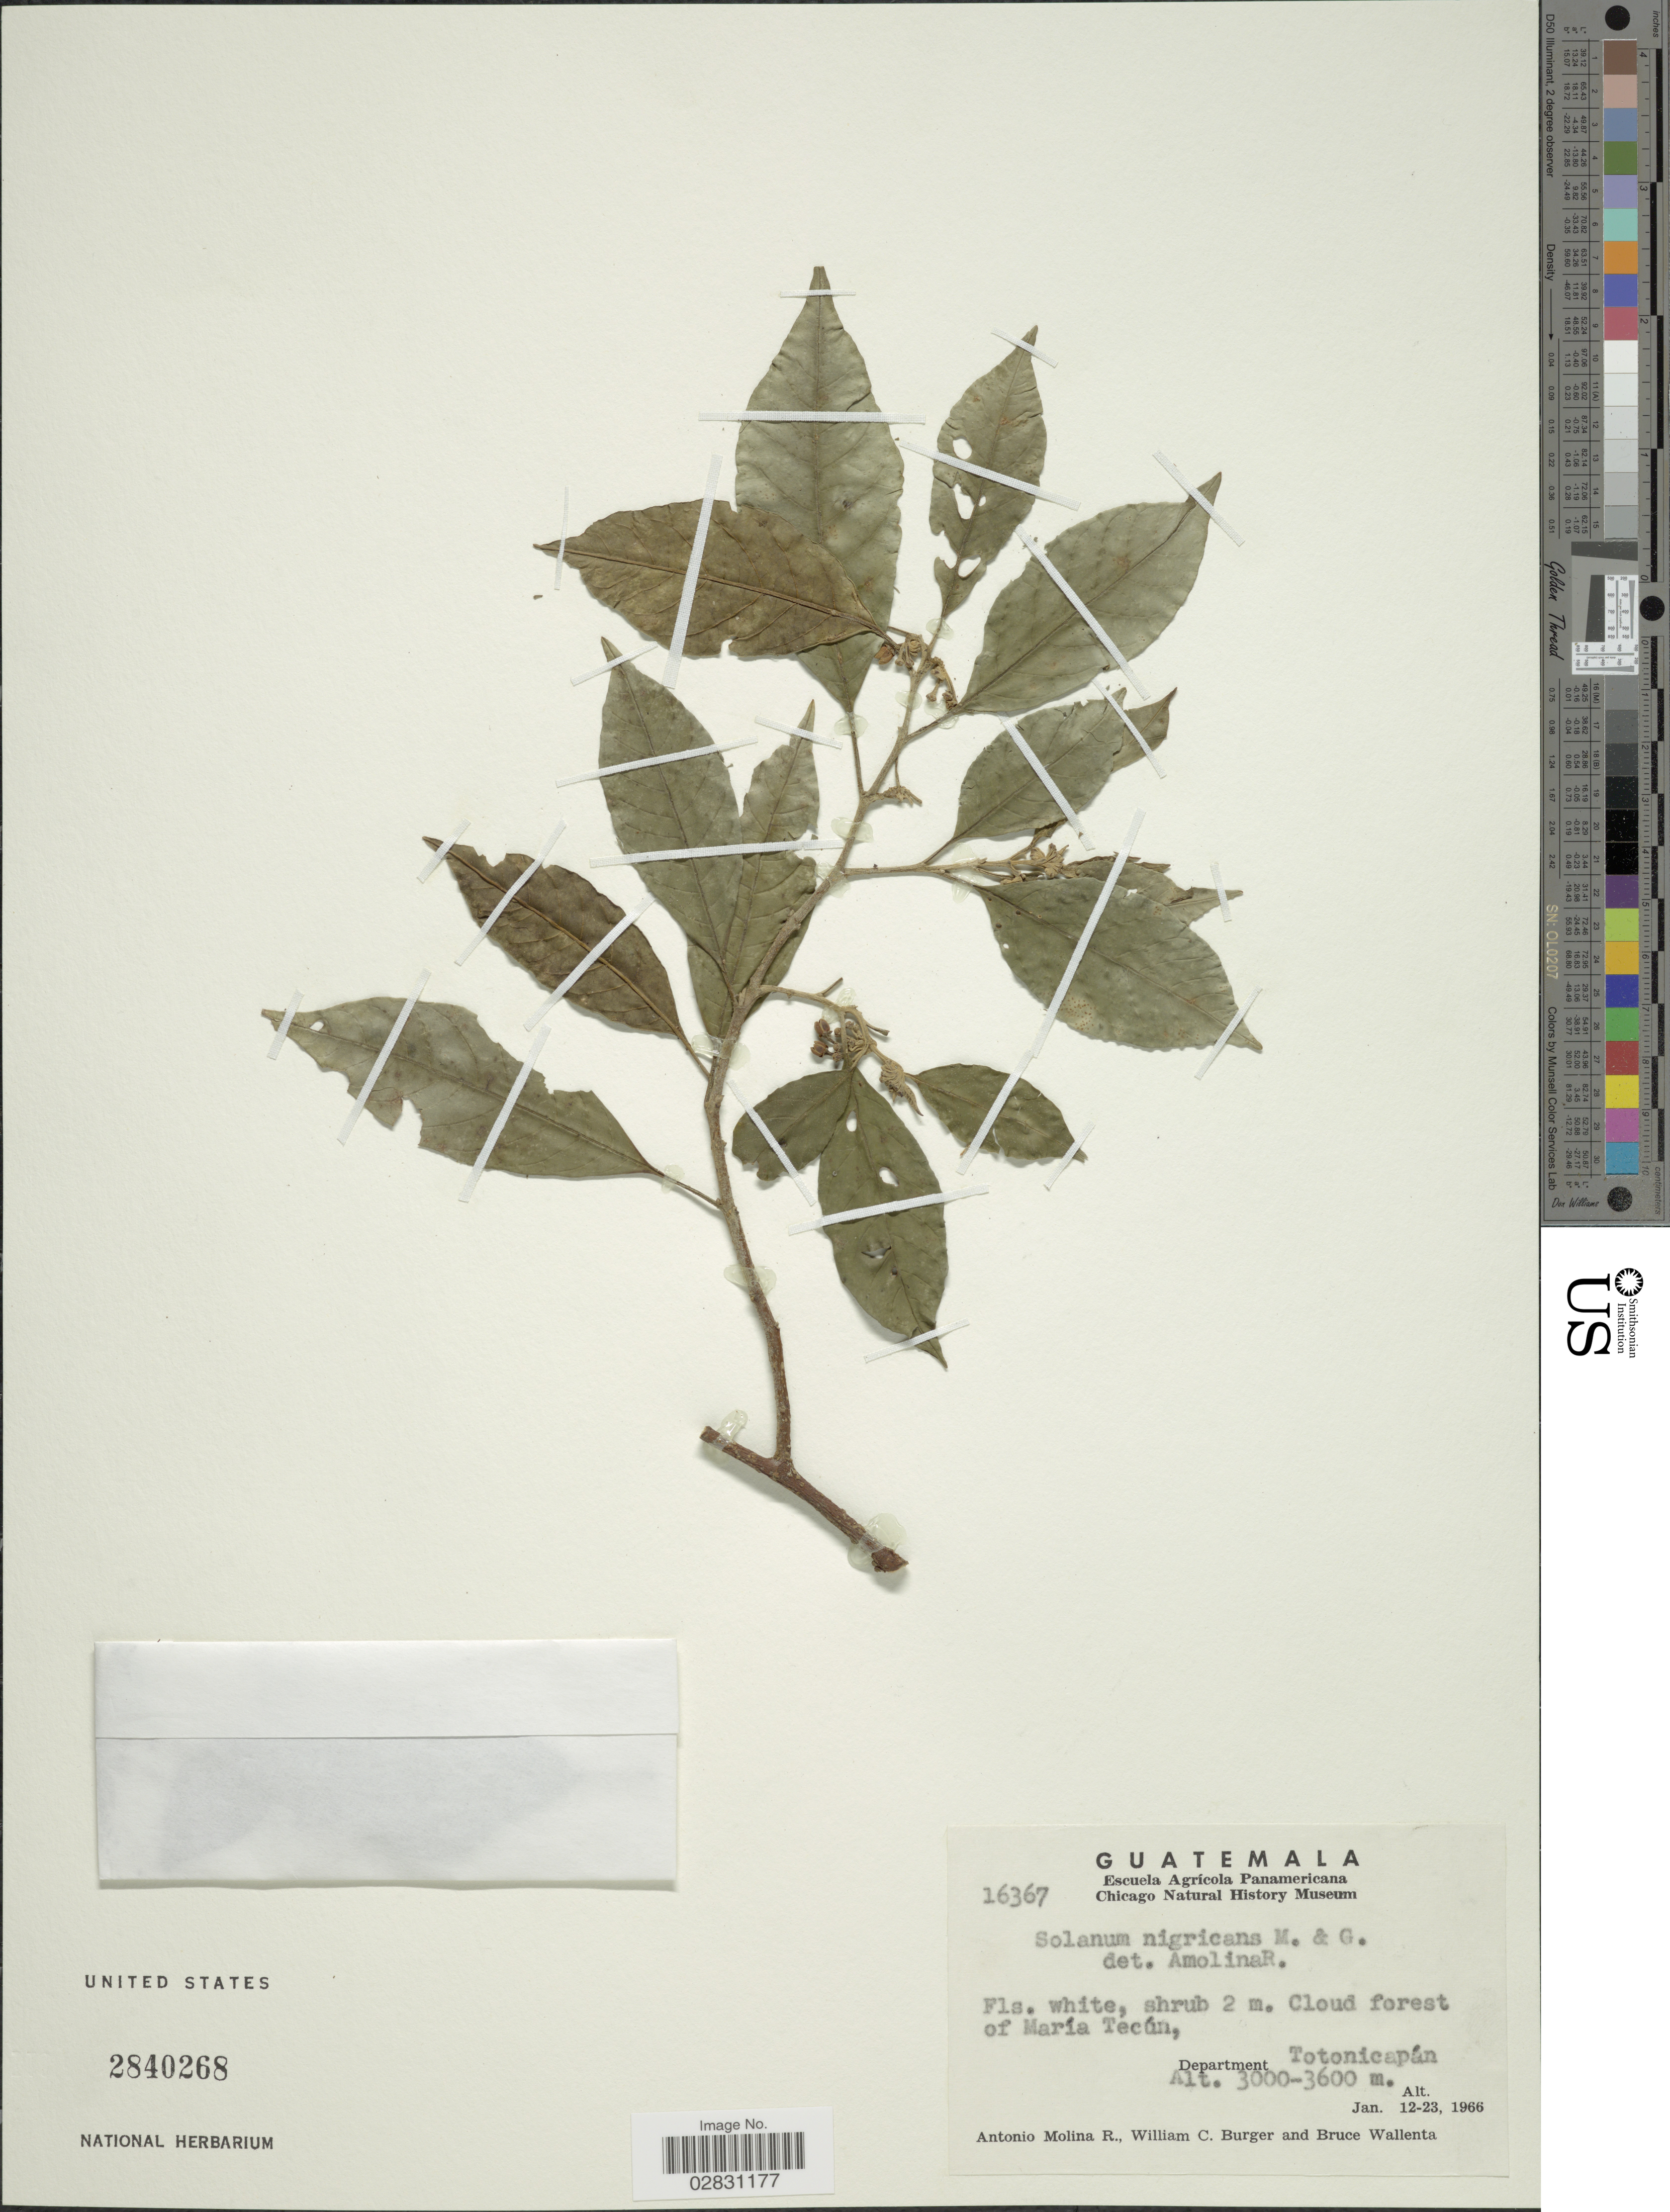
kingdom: Plantae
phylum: Tracheophyta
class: Magnoliopsida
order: Solanales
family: Solanaceae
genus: Solanum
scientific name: Solanum nigricans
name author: M. Martens & Galeotti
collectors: A. Molina R., W. Burger & B. Wallenta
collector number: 16367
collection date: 1966-01-12/1966-01-23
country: Guatemala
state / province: Totonicapan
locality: Cloud forest of María Tecún, Department Totonicapán.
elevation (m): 3000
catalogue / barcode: US 2840268